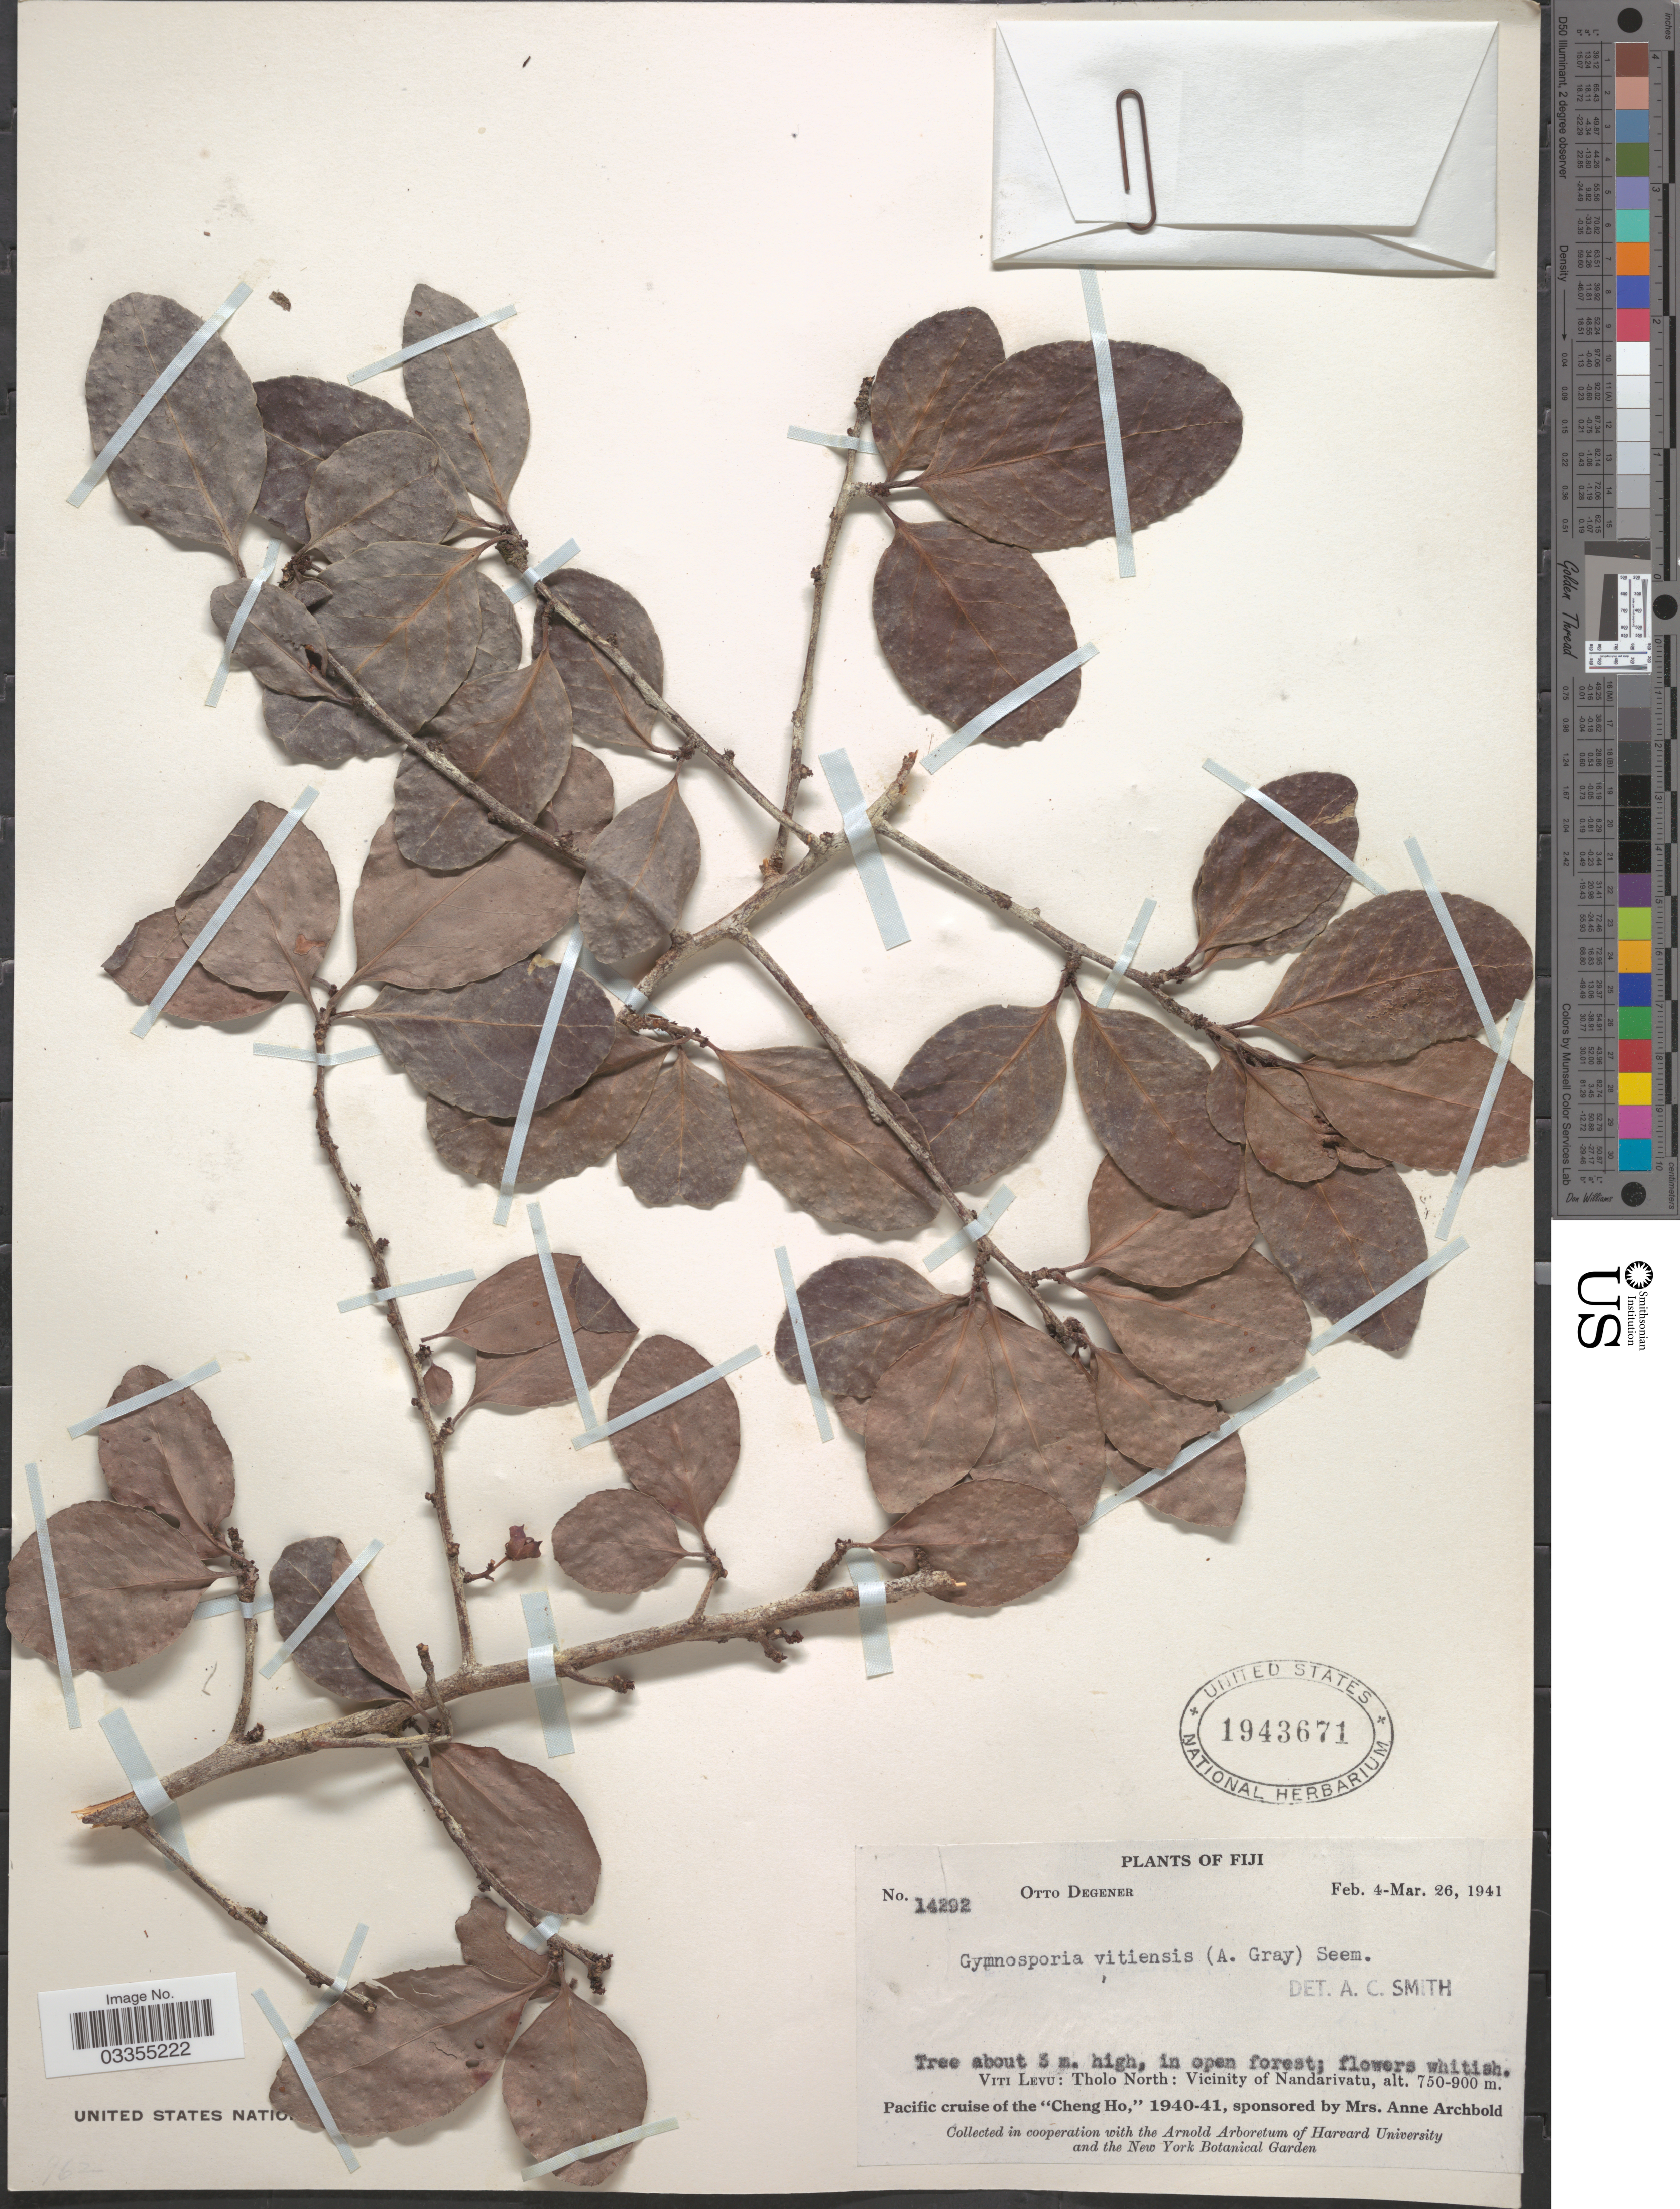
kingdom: Plantae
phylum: Tracheophyta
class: Magnoliopsida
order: Celastrales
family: Celastraceae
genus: Gymnosporia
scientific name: Gymnosporia vitiensis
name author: Seem.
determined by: Wagner, W. L., (BOT), Smithsonian Institution - National Museum of Natural History (UNITED STATES)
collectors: O. Degener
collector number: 14292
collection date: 1941-02-04/1941-03-26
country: Fiji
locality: Viti Levu: Tholo North: Vicinity of Nandarivatu.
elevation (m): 750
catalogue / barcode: US 1943671